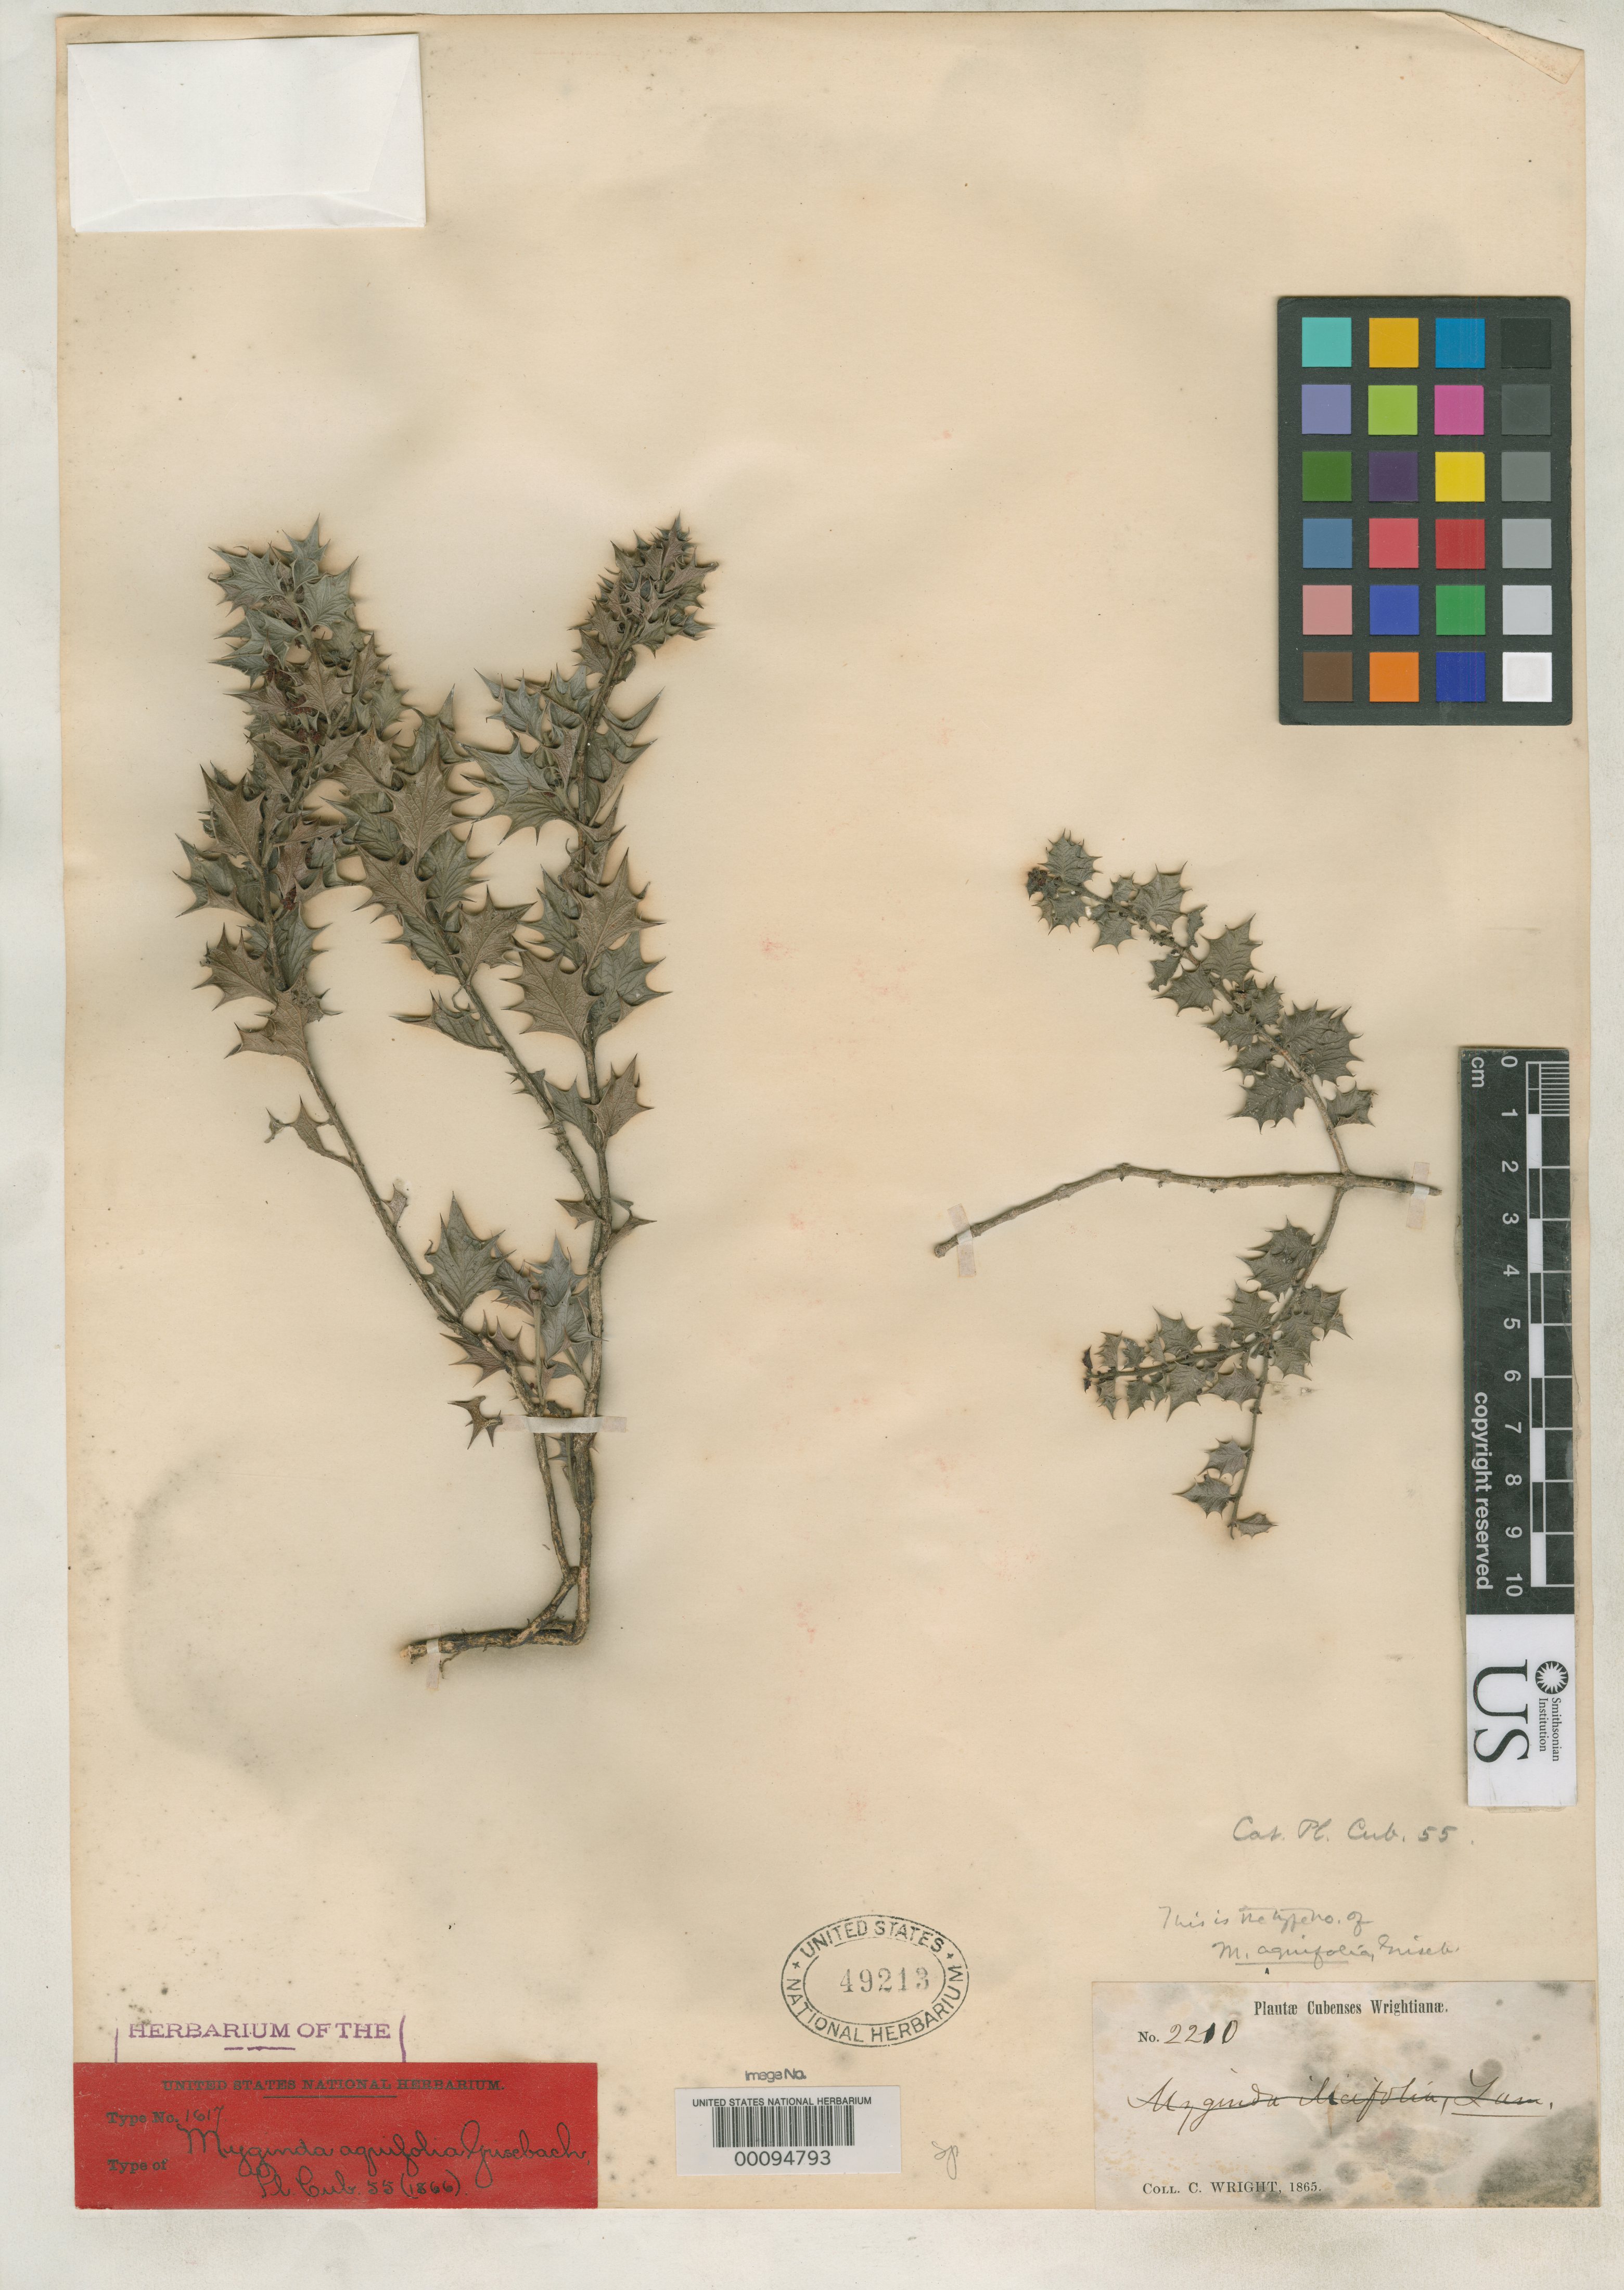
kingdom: Plantae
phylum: Tracheophyta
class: Magnoliopsida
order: Celastrales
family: Celastraceae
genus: Myginda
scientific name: Myginda aquifolia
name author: Griseb.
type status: Isosyntype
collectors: C. Wright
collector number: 2210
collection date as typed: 1865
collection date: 1865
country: Cuba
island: Greater Antilles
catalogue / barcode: US 49213